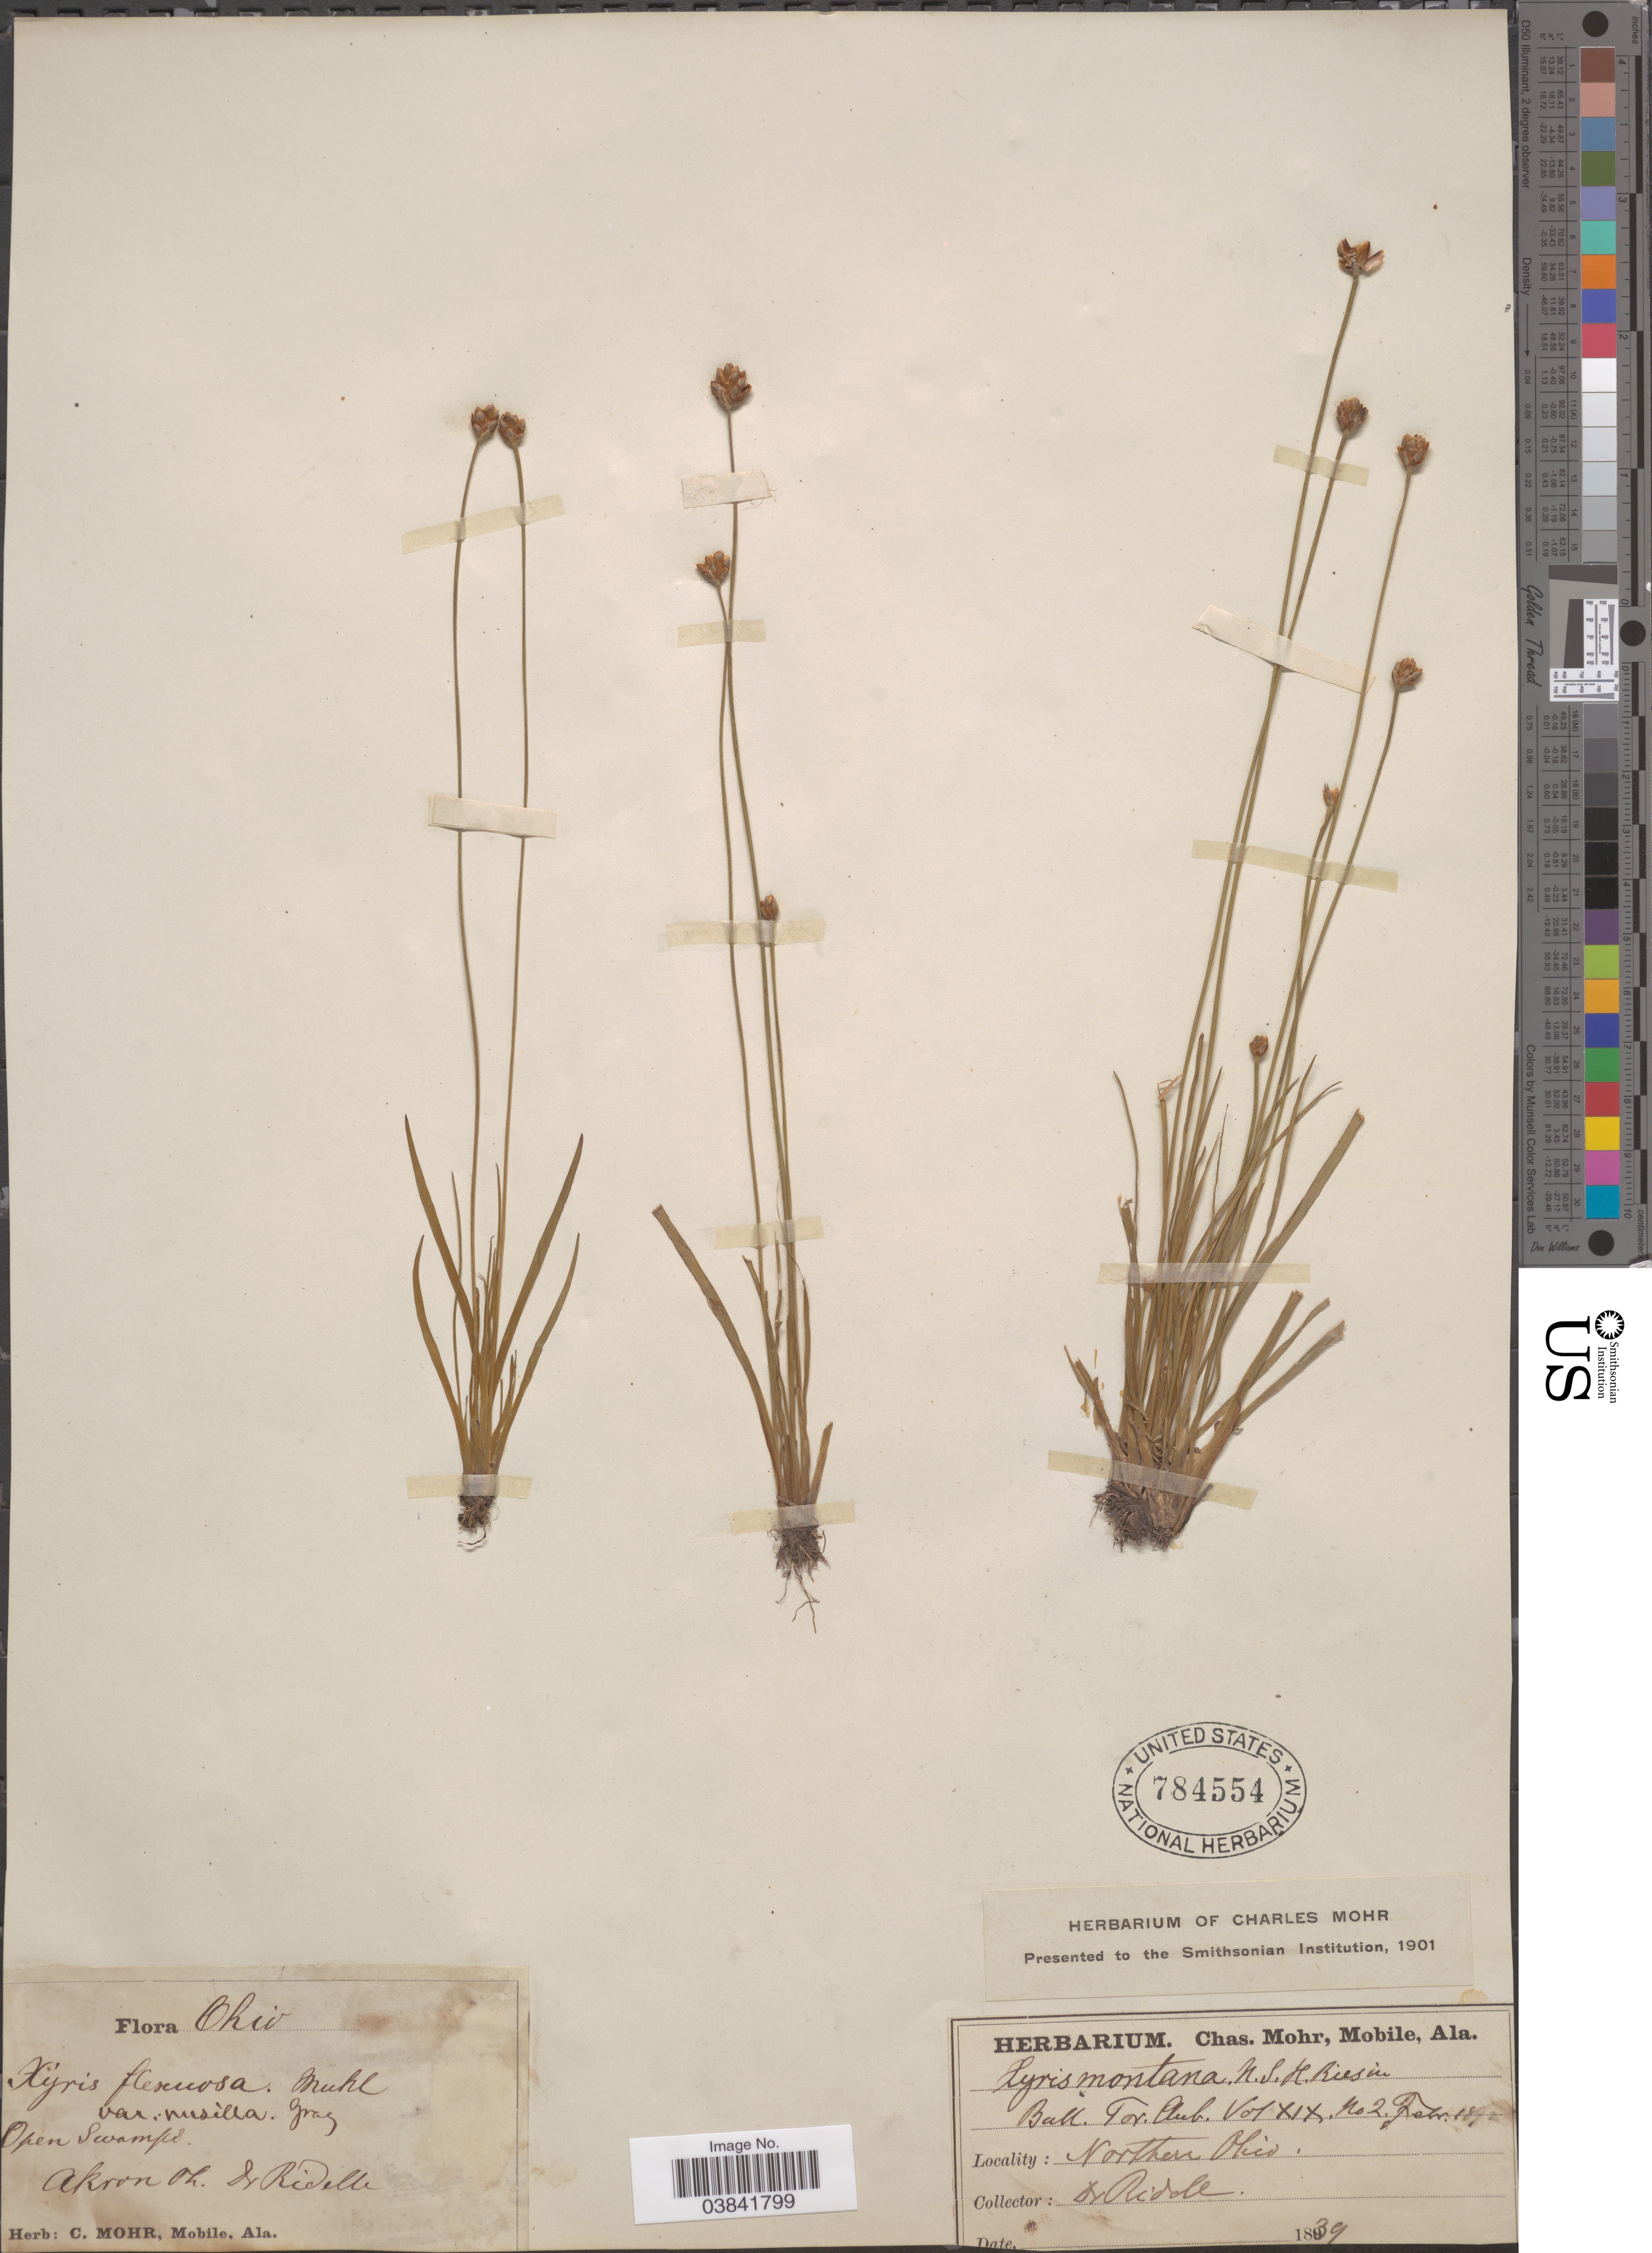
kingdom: Plantae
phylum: Tracheophyta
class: Liliopsida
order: Poales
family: Xyridaceae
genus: Xyris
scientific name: Xyris difformis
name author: Chapm.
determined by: Strong, Mark T., (BOT), Smithsonian Institution - National Museum of Natural History (UNITED STATES)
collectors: -. Ridell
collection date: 1839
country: United States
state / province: Ohio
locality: Northern Ohio. Akron.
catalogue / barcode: US 784554